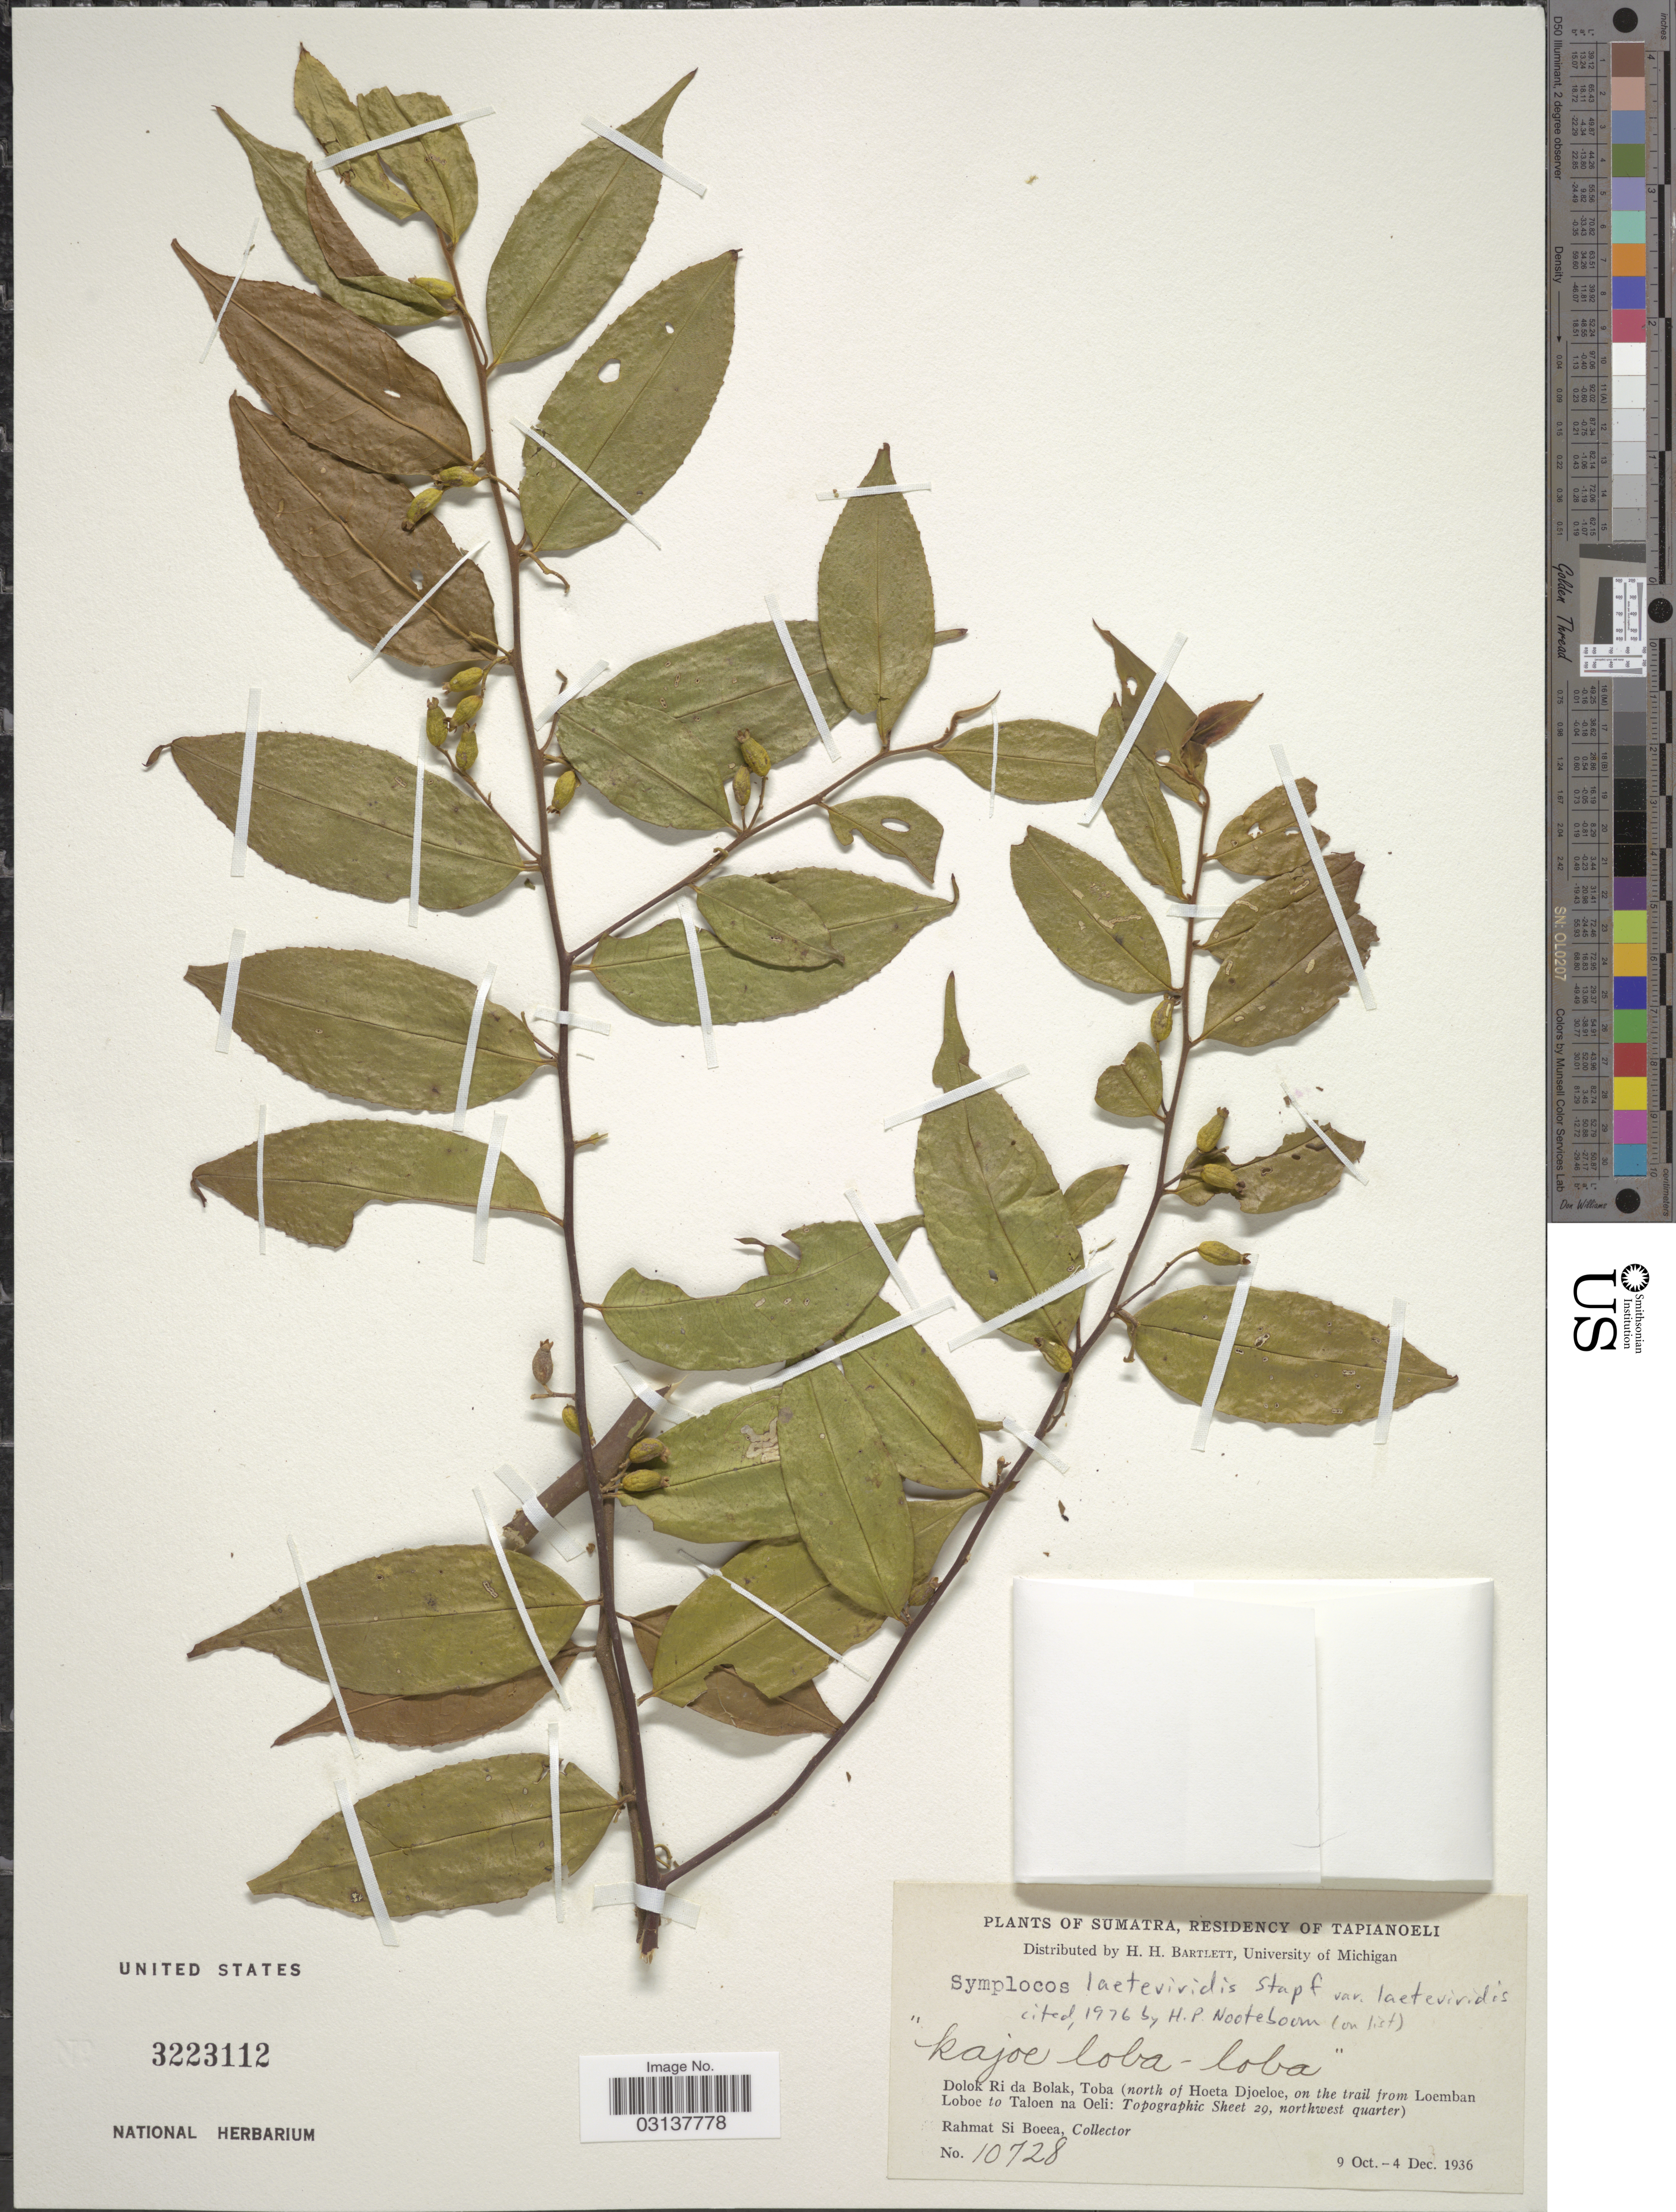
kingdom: Plantae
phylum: Tracheophyta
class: Magnoliopsida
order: Ericales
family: Symplocaceae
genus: Symplocos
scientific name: Symplocos laeteviridis var. laeteviridis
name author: Stapf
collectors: Rahmat Si Boeea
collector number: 10728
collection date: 1936-10-09/1936-12-04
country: Indonesia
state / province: Sumatra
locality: Sumatra, Residency of Tapianoeli, Dolok Ri da Bolak, Toba (north of Hoeta Djoeboe, on the trail from Loemban Loboe to Taloen na Oeli: Topographic Sheet 29, northwest quarter).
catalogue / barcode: US 3323112